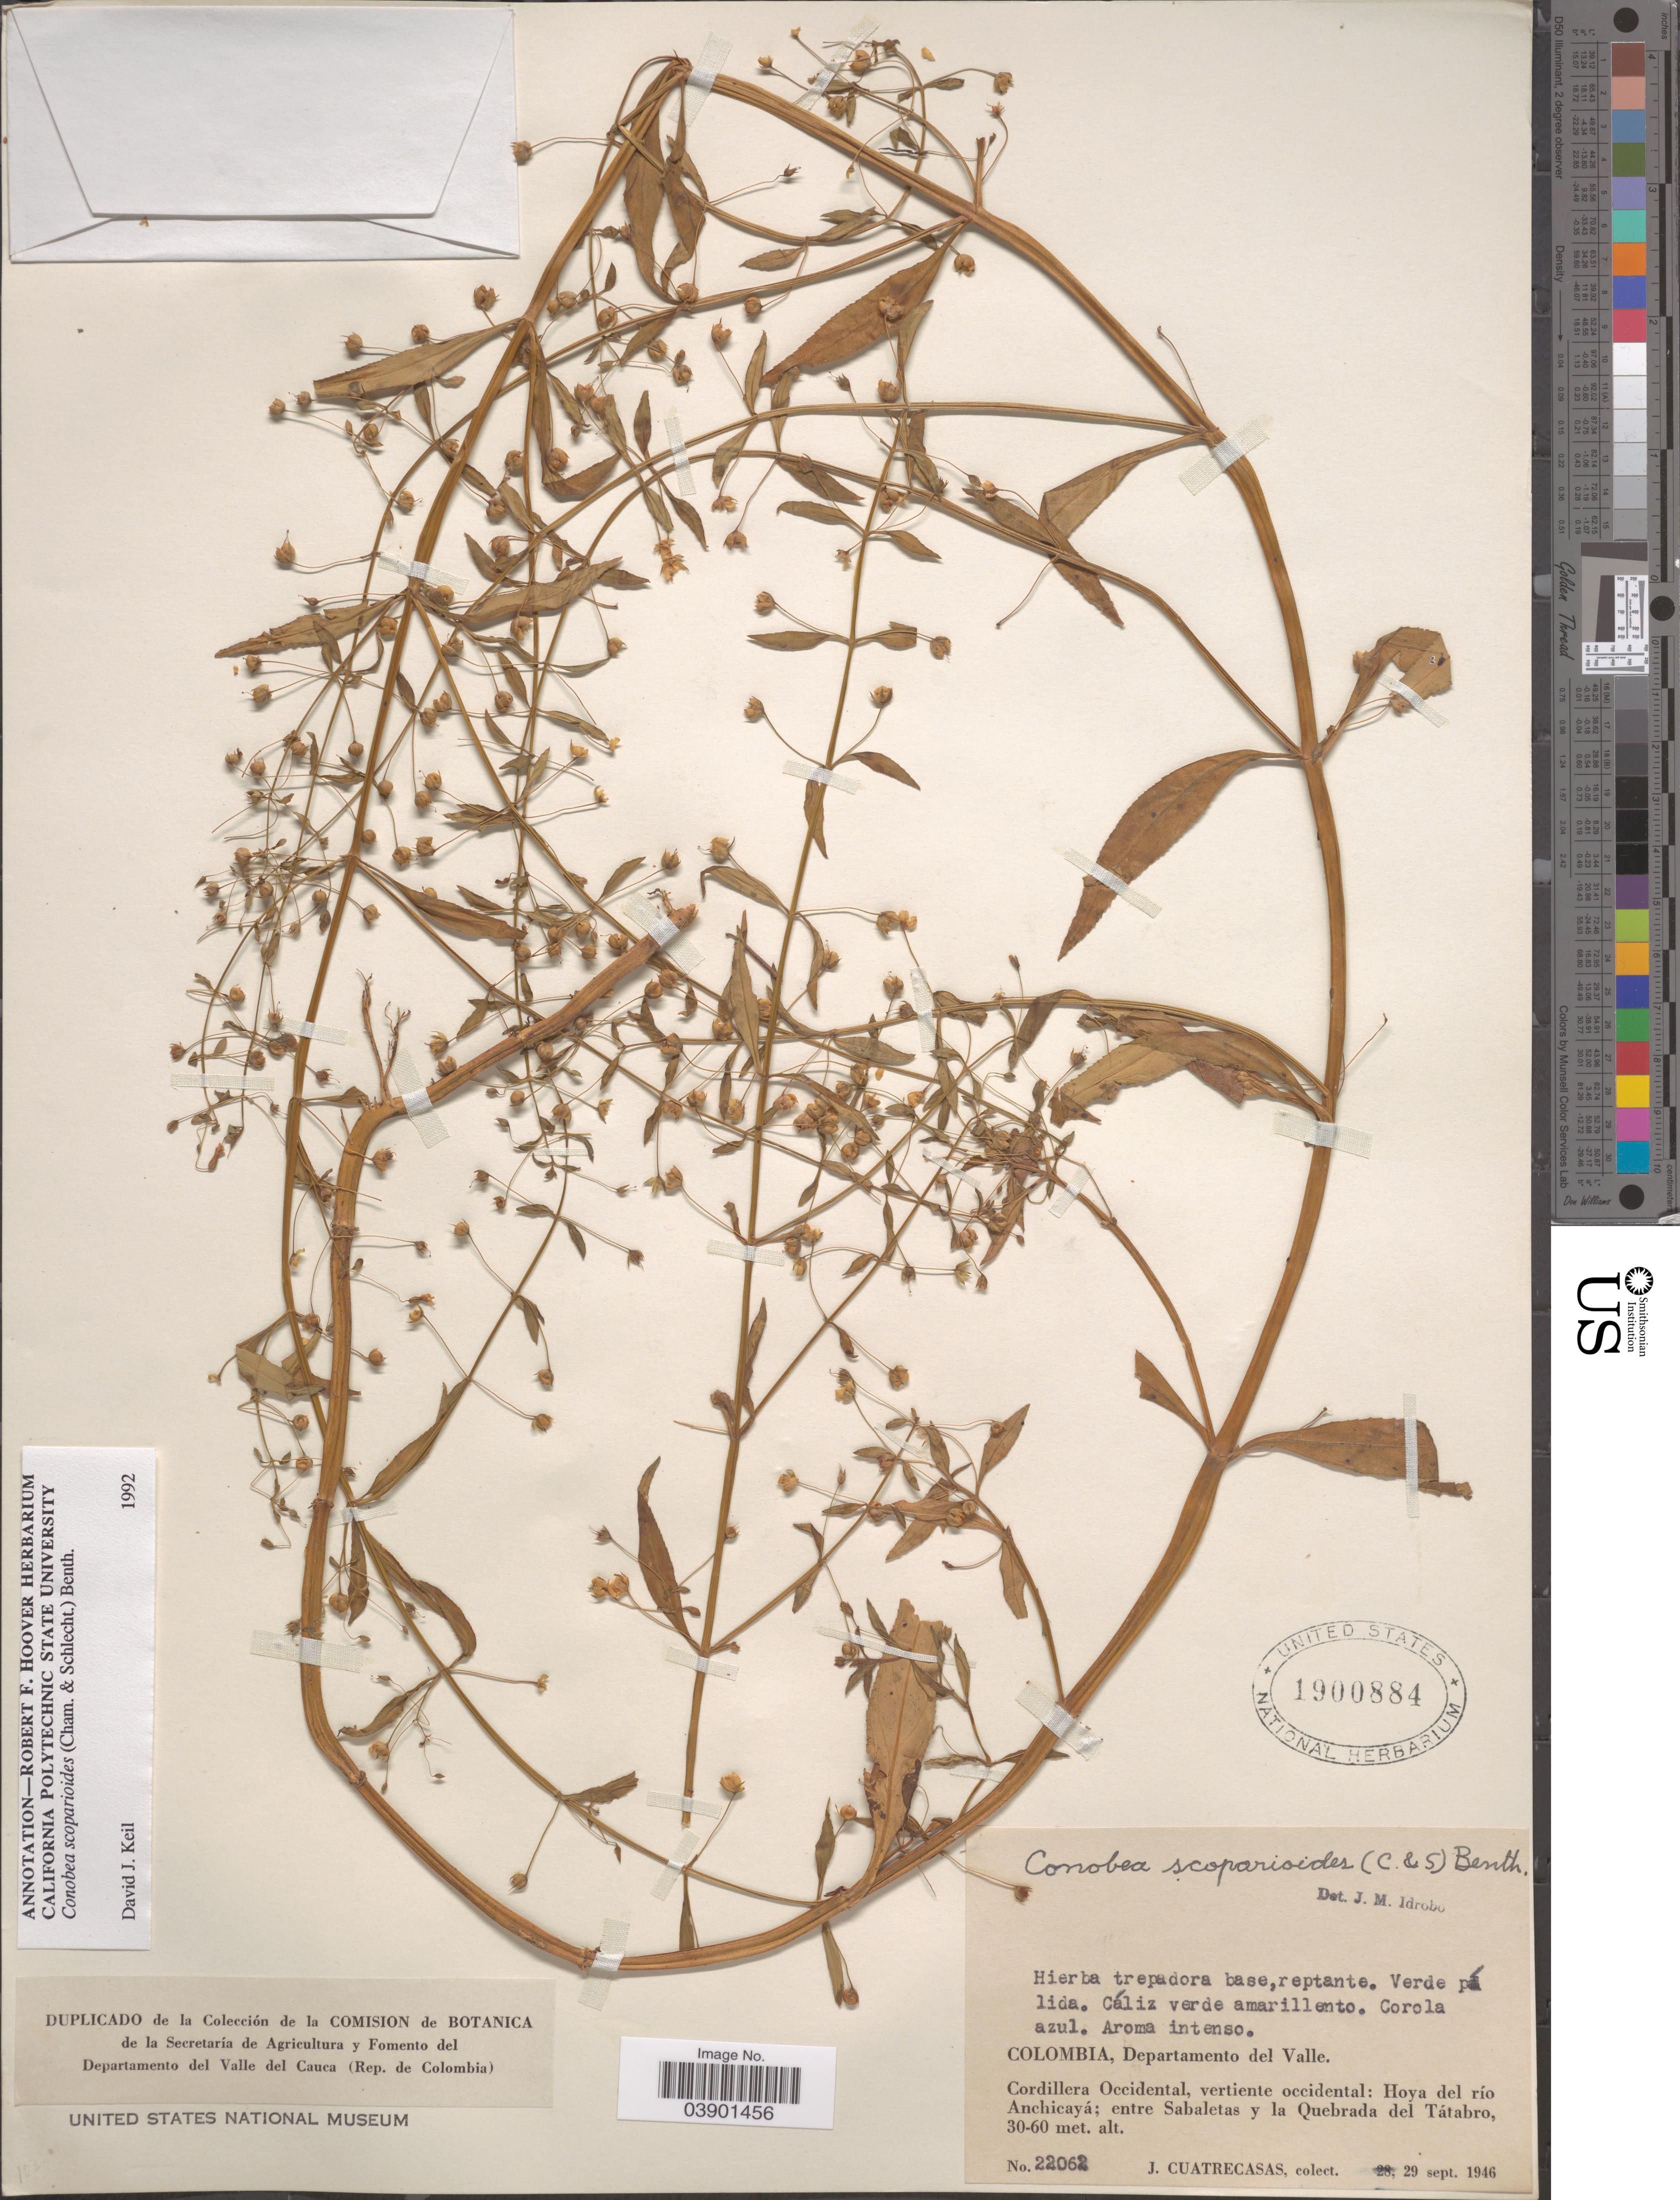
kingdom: Plantae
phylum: Tracheophyta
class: Magnoliopsida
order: Lamiales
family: Plantaginaceae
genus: Conobea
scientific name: Conobea scoparioides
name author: (Cham. & Schltdl.) Benth.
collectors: J. Cuatrecasas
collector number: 22062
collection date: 1946-09-29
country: Colombia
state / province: Valle del Cauca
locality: Departamento del Valle. Cordillera Occidental, vertiente occidental: Hoya del río Anchicayá; entre Sabaletas y la Quebrada del Tátabro.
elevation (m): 30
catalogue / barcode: US 1900884